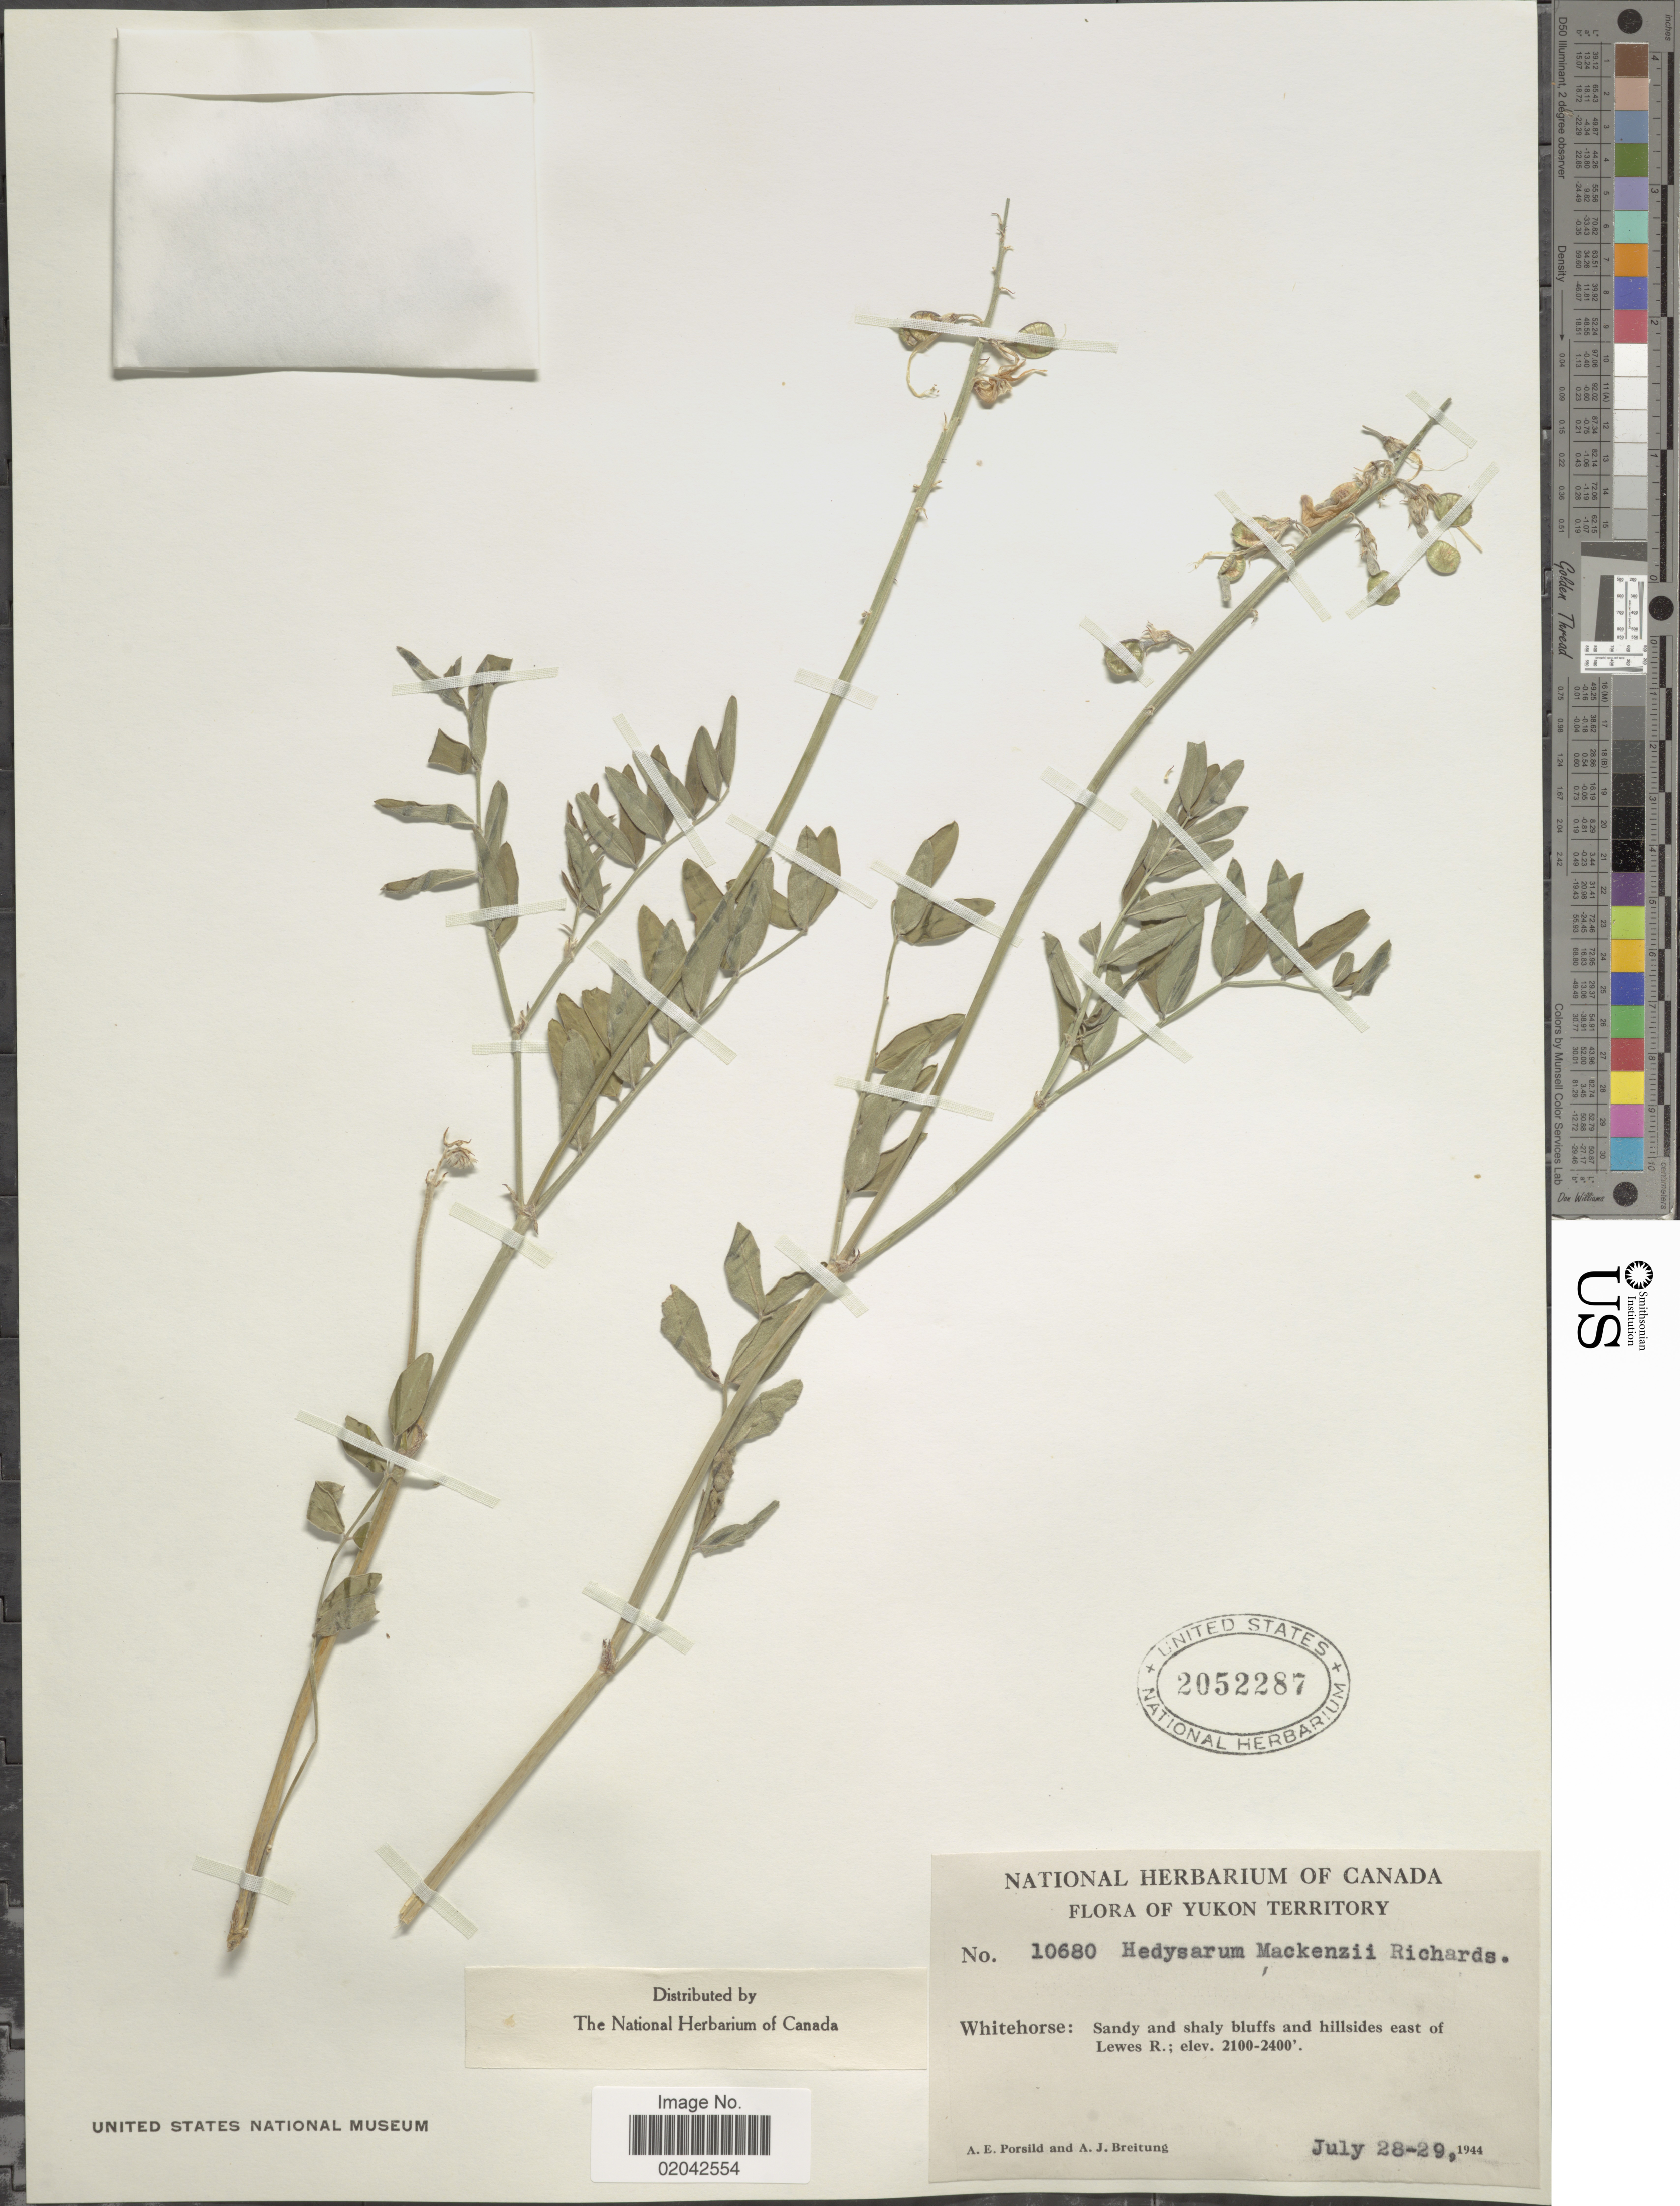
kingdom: Plantae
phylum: Tracheophyta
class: Magnoliopsida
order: Fabales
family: Fabaceae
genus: Hedysarum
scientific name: Hedysarum mackenziei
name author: Richardson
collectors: A. E. Porsild & A. Breitung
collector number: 10680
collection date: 1944-07-28/1944-07-29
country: Canada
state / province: Yukon Territory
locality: Whitehorse: east of Lewes R.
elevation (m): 640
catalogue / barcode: US 2052287